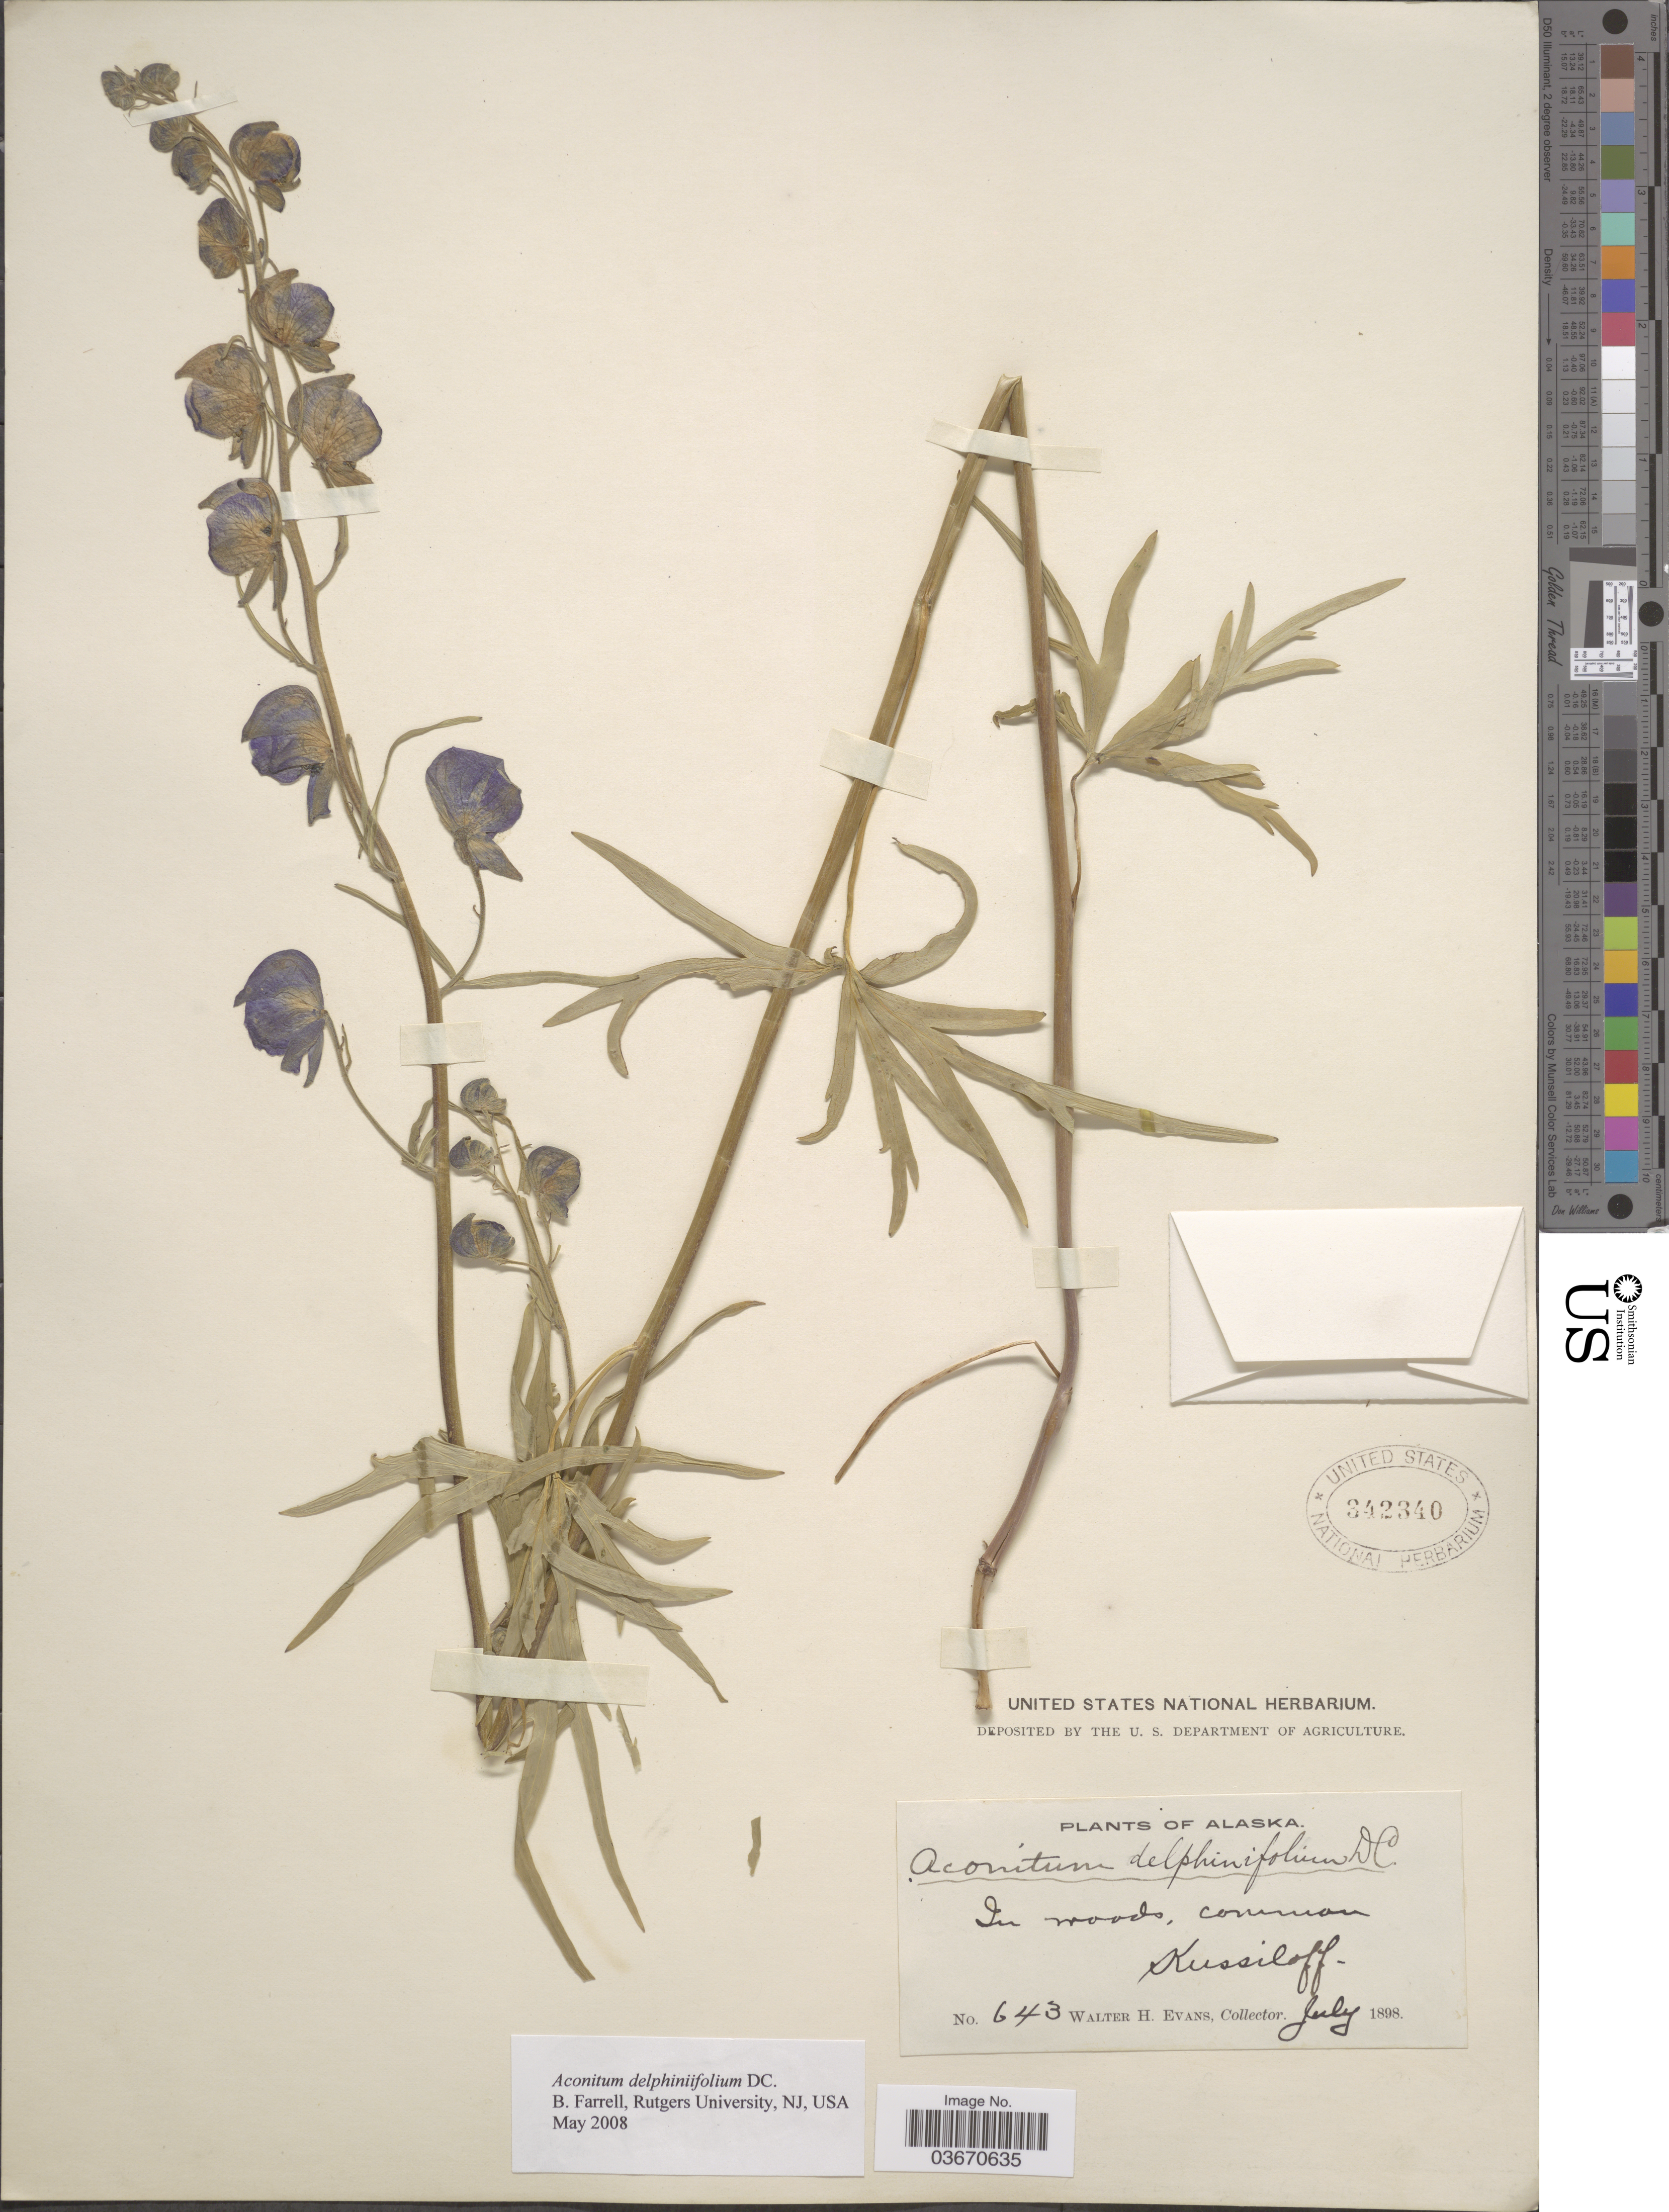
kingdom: Plantae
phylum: Tracheophyta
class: Magnoliopsida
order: Ranunculales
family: Ranunculaceae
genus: Aconitum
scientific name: Aconitum delphinifolium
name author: DC.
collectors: W. H. Evans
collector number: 643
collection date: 1898-07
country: United States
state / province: Alaska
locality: Kussiloff.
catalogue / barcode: US 342340